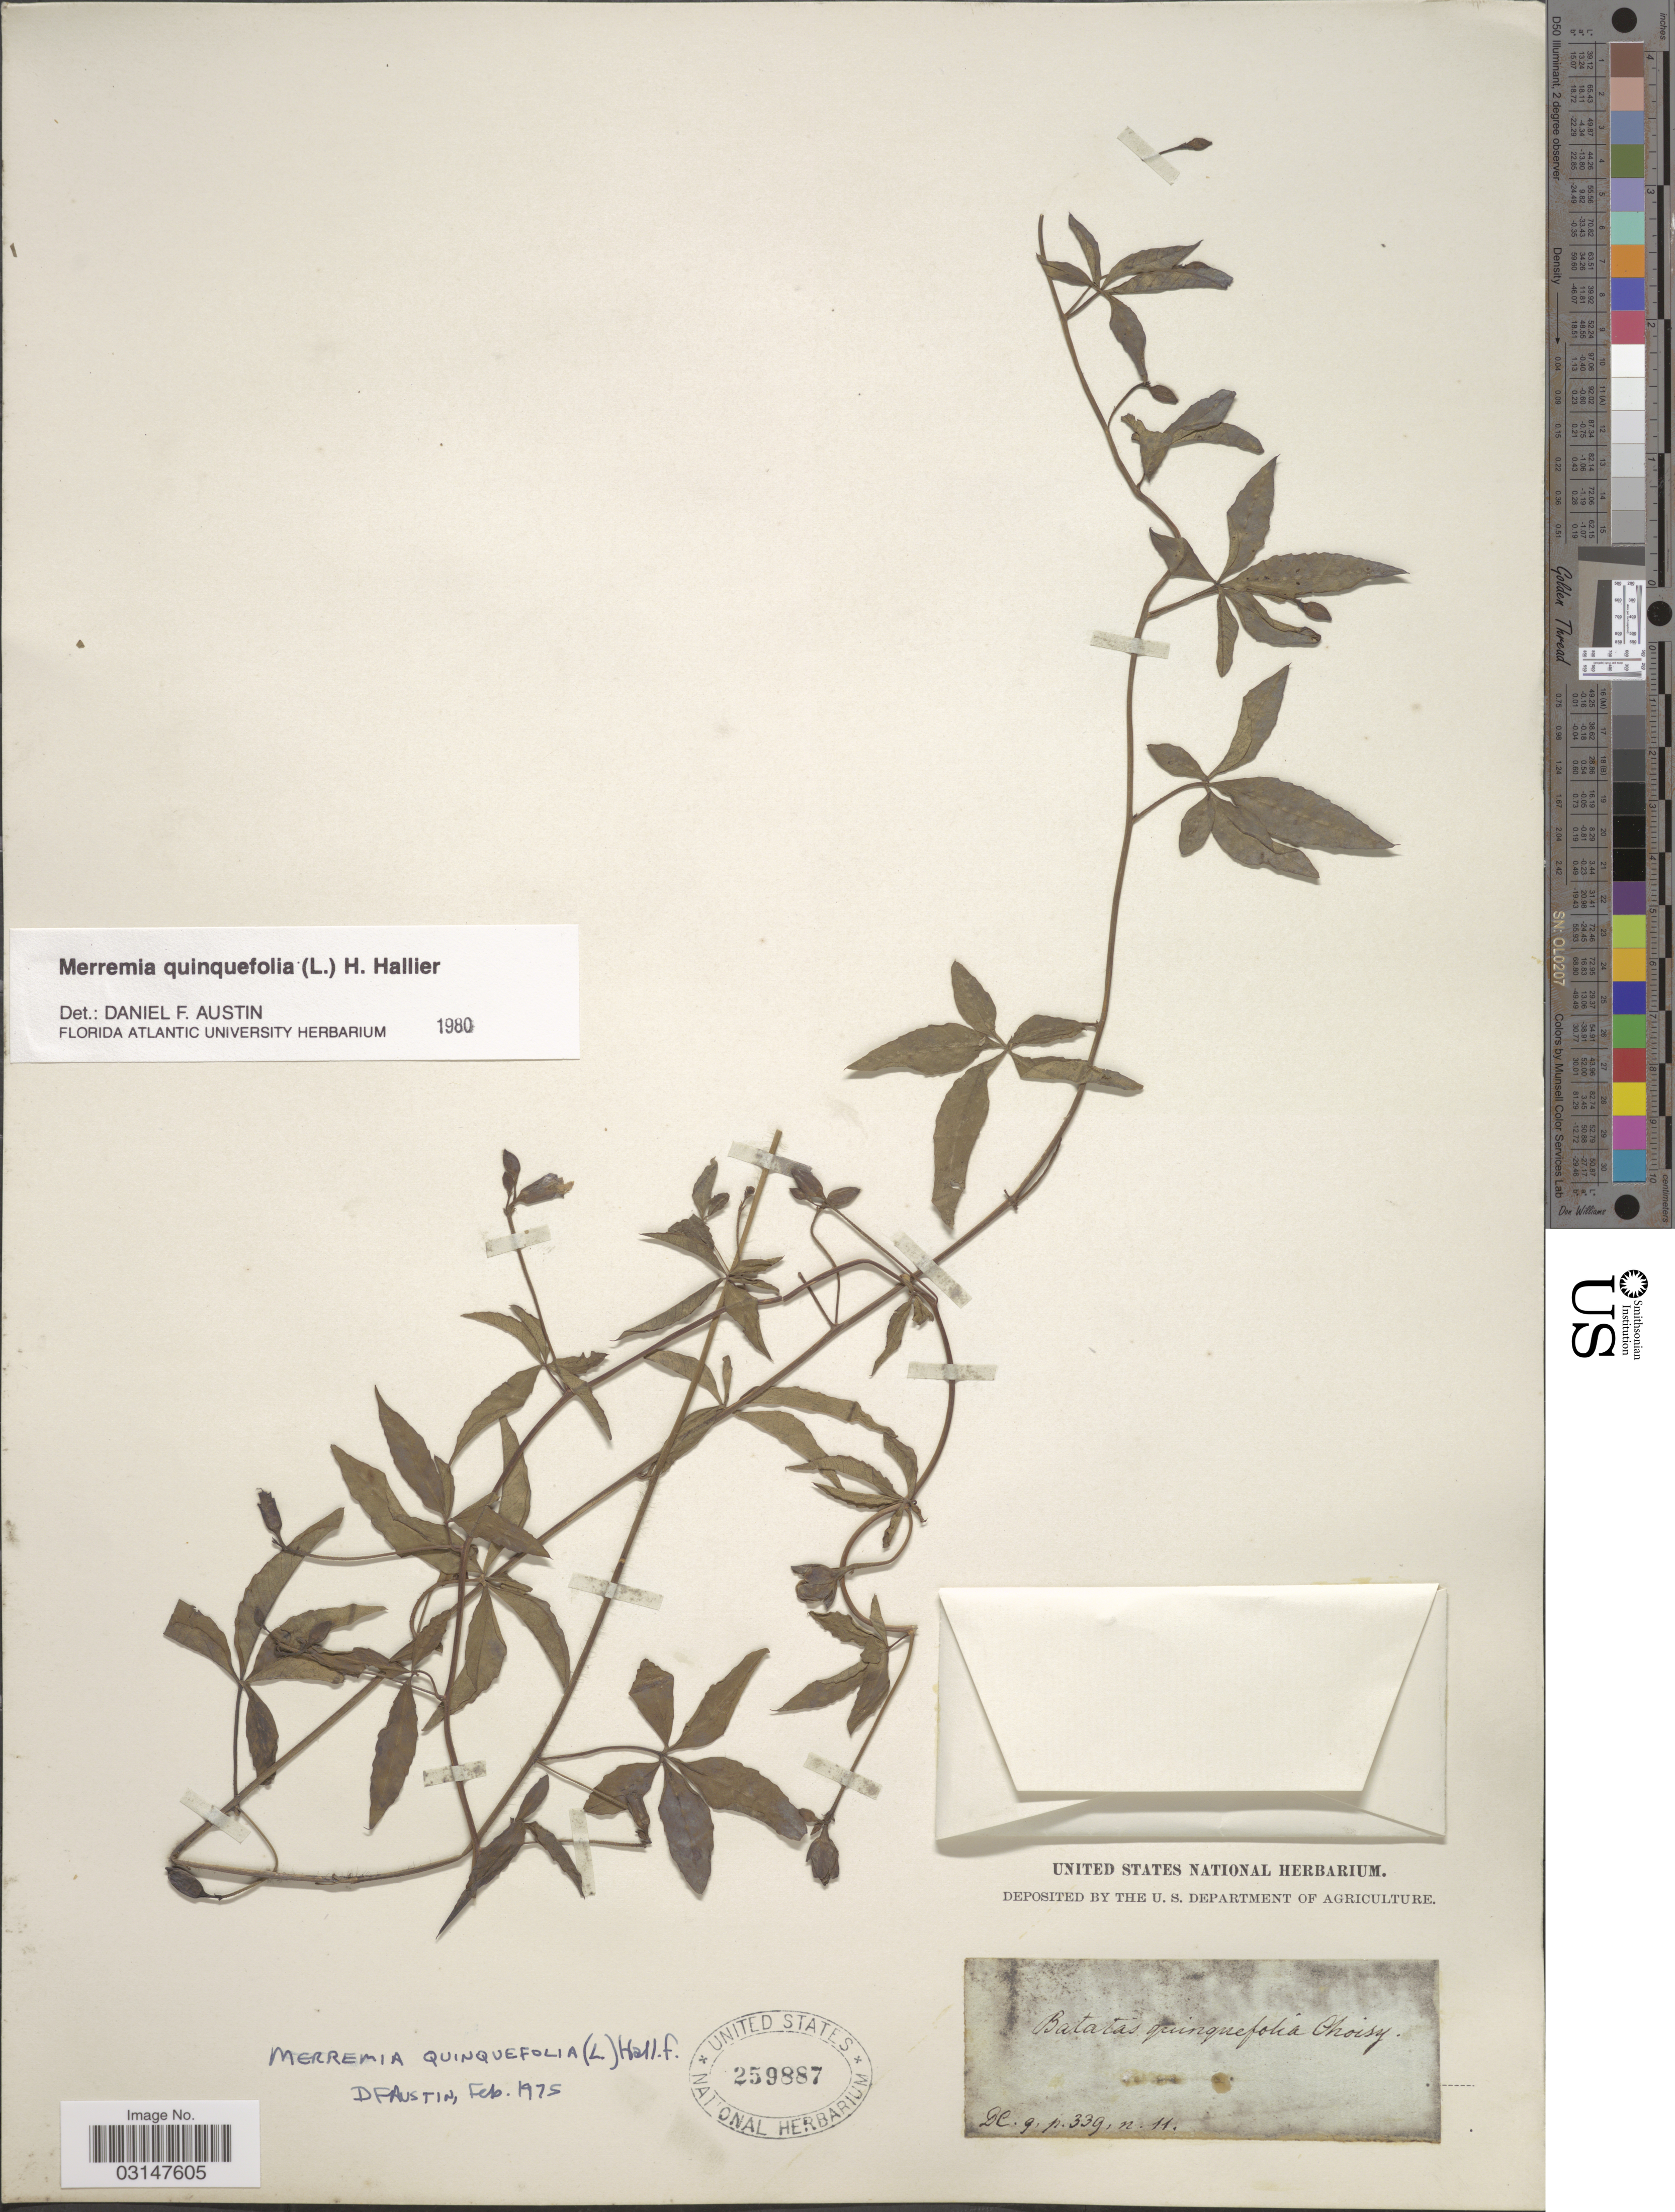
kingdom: Plantae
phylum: Tracheophyta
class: Magnoliopsida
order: Solanales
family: Convolvulaceae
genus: Distimake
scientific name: Distimake quinquefolius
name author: (L.) A. R. Simões & Staples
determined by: Strong, Mark T., (BOT), Smithsonian Institution - National Museum of Natural History (UNITED STATES)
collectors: ex herb. United States National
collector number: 11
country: United States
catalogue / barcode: US 259887